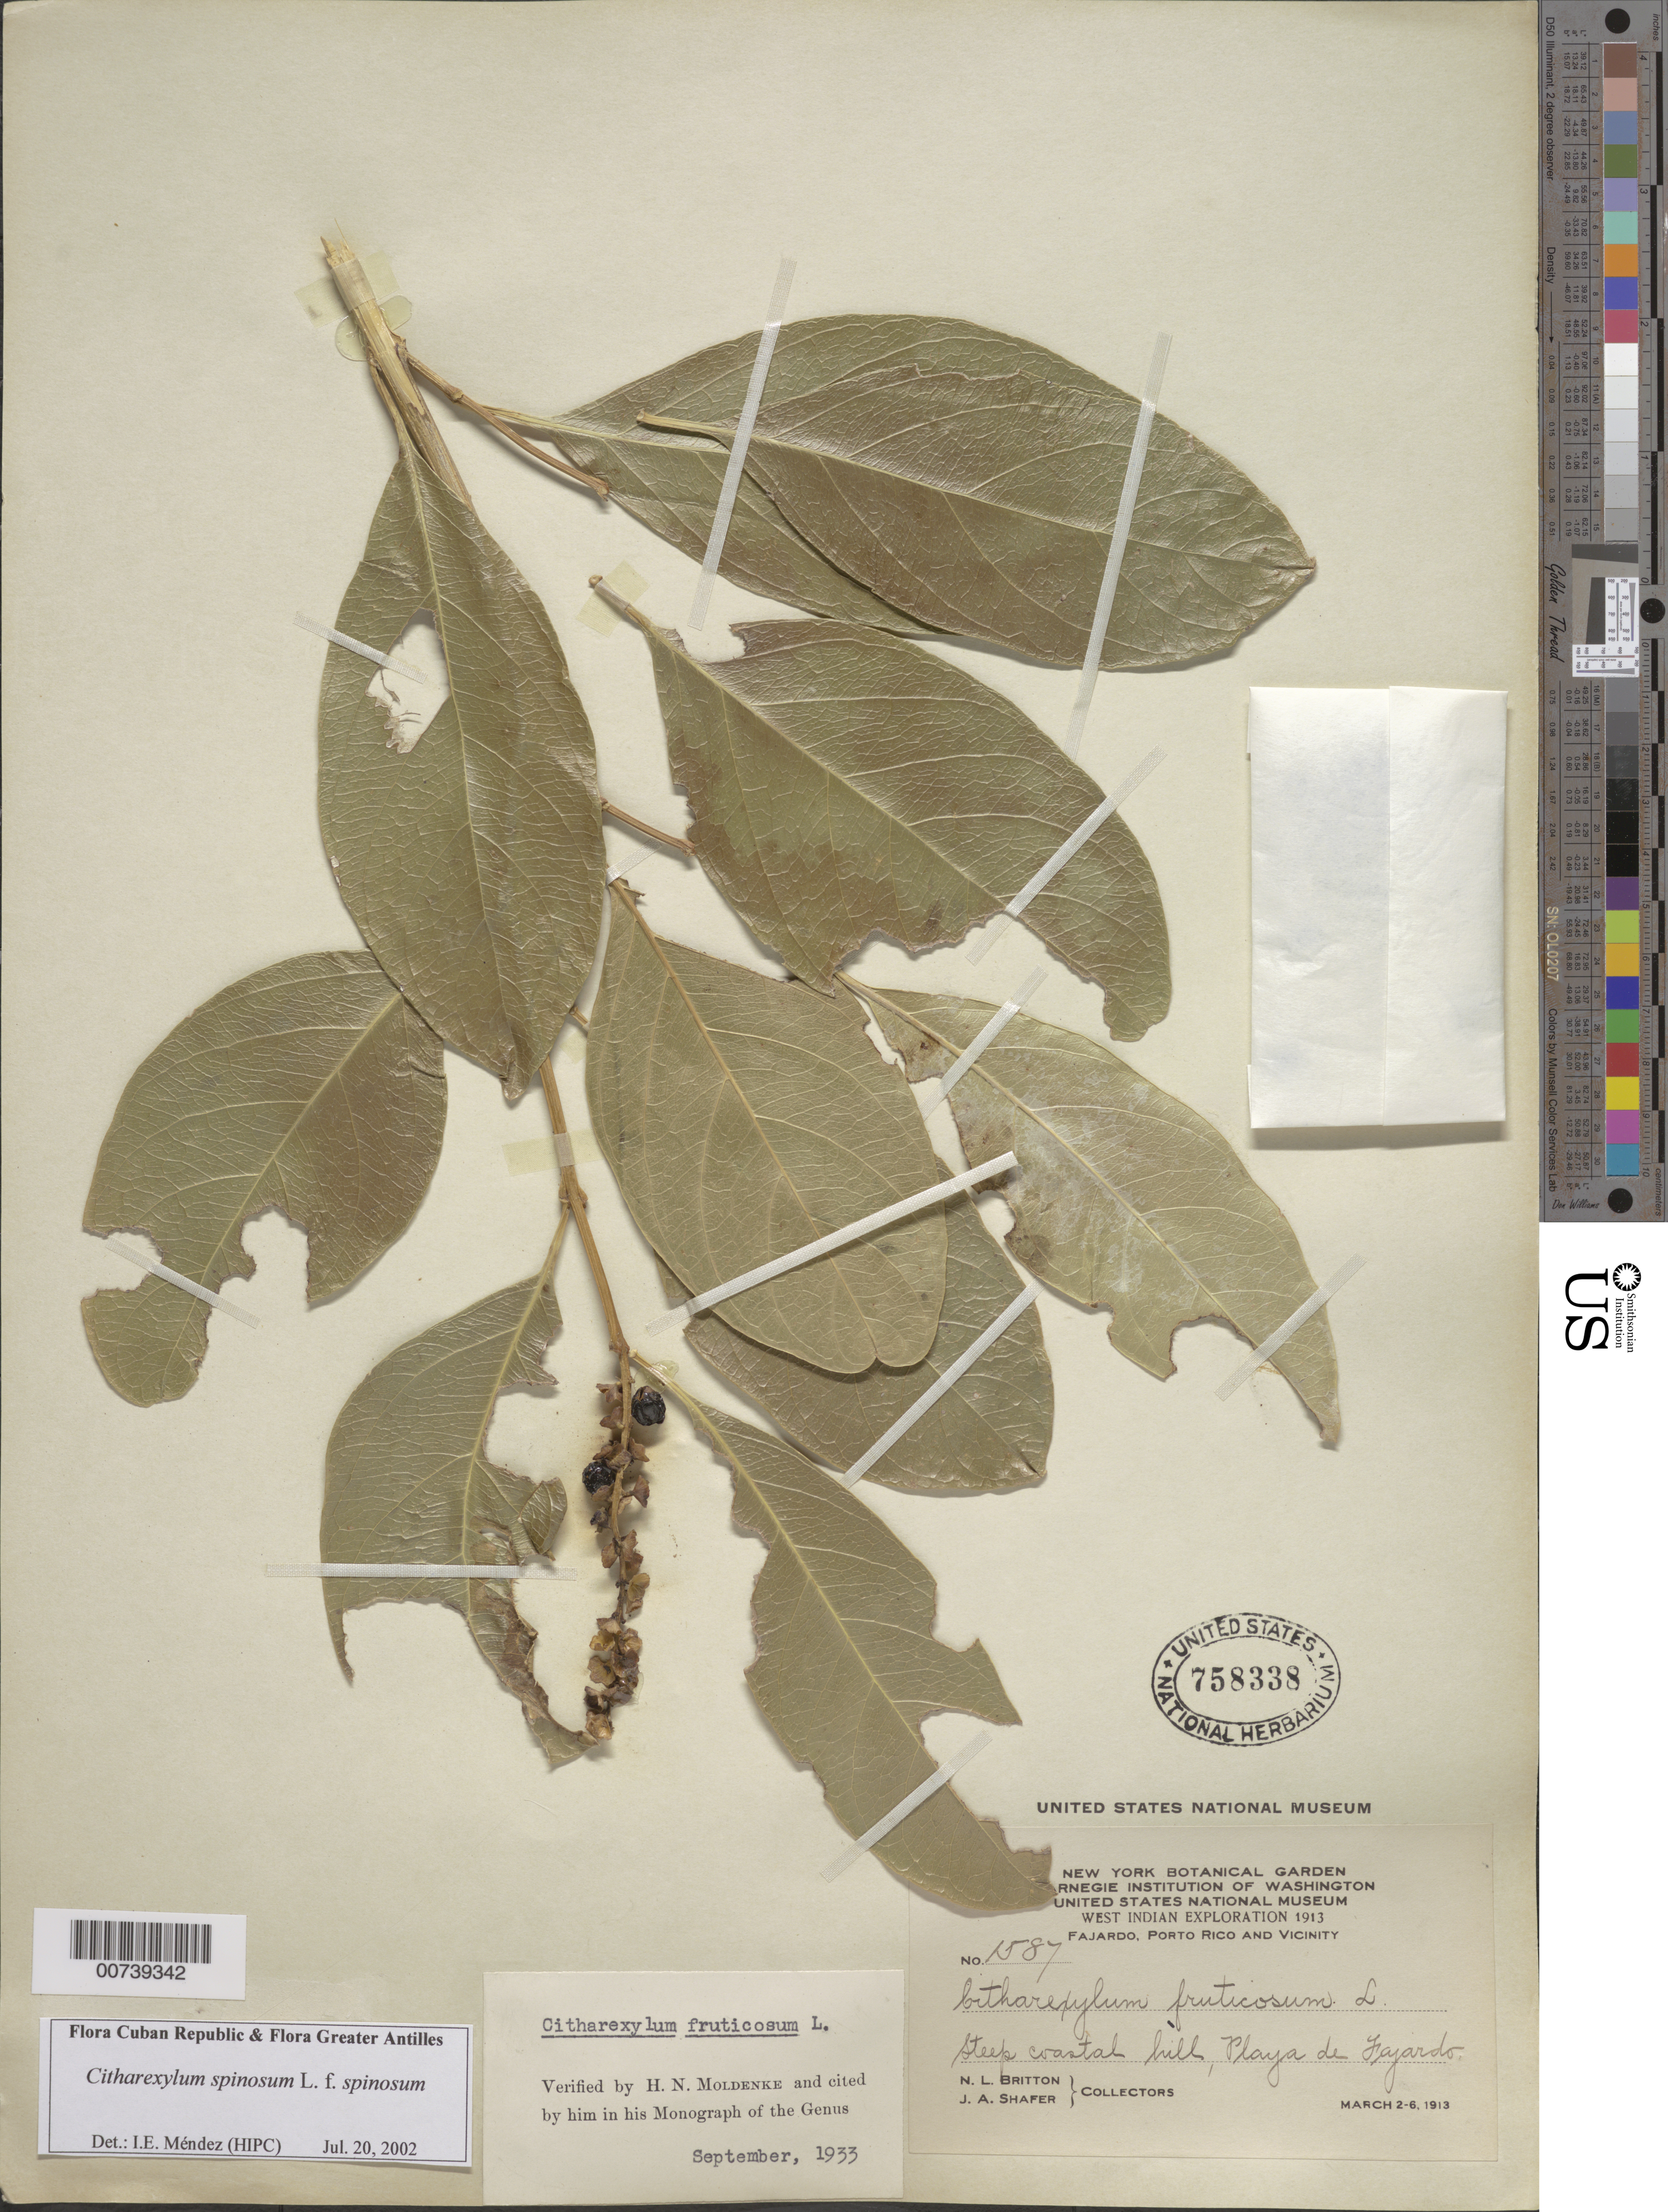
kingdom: Plantae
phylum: Tracheophyta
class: Magnoliopsida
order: Lamiales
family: Verbenaceae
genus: Citharexylum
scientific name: Citharexylum spinosum f. spinosum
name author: L.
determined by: Méndez, Isidro E., (HIPC)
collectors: N. Britton & J. A. Shafer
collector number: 1587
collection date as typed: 02 Mar 1913 to 06 Mar 1913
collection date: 1913-03-02/1913-03-06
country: Puerto Rico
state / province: Fajardo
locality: Playa de Fajardo, Fajardo.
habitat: Steep coastal hill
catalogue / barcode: US 758338